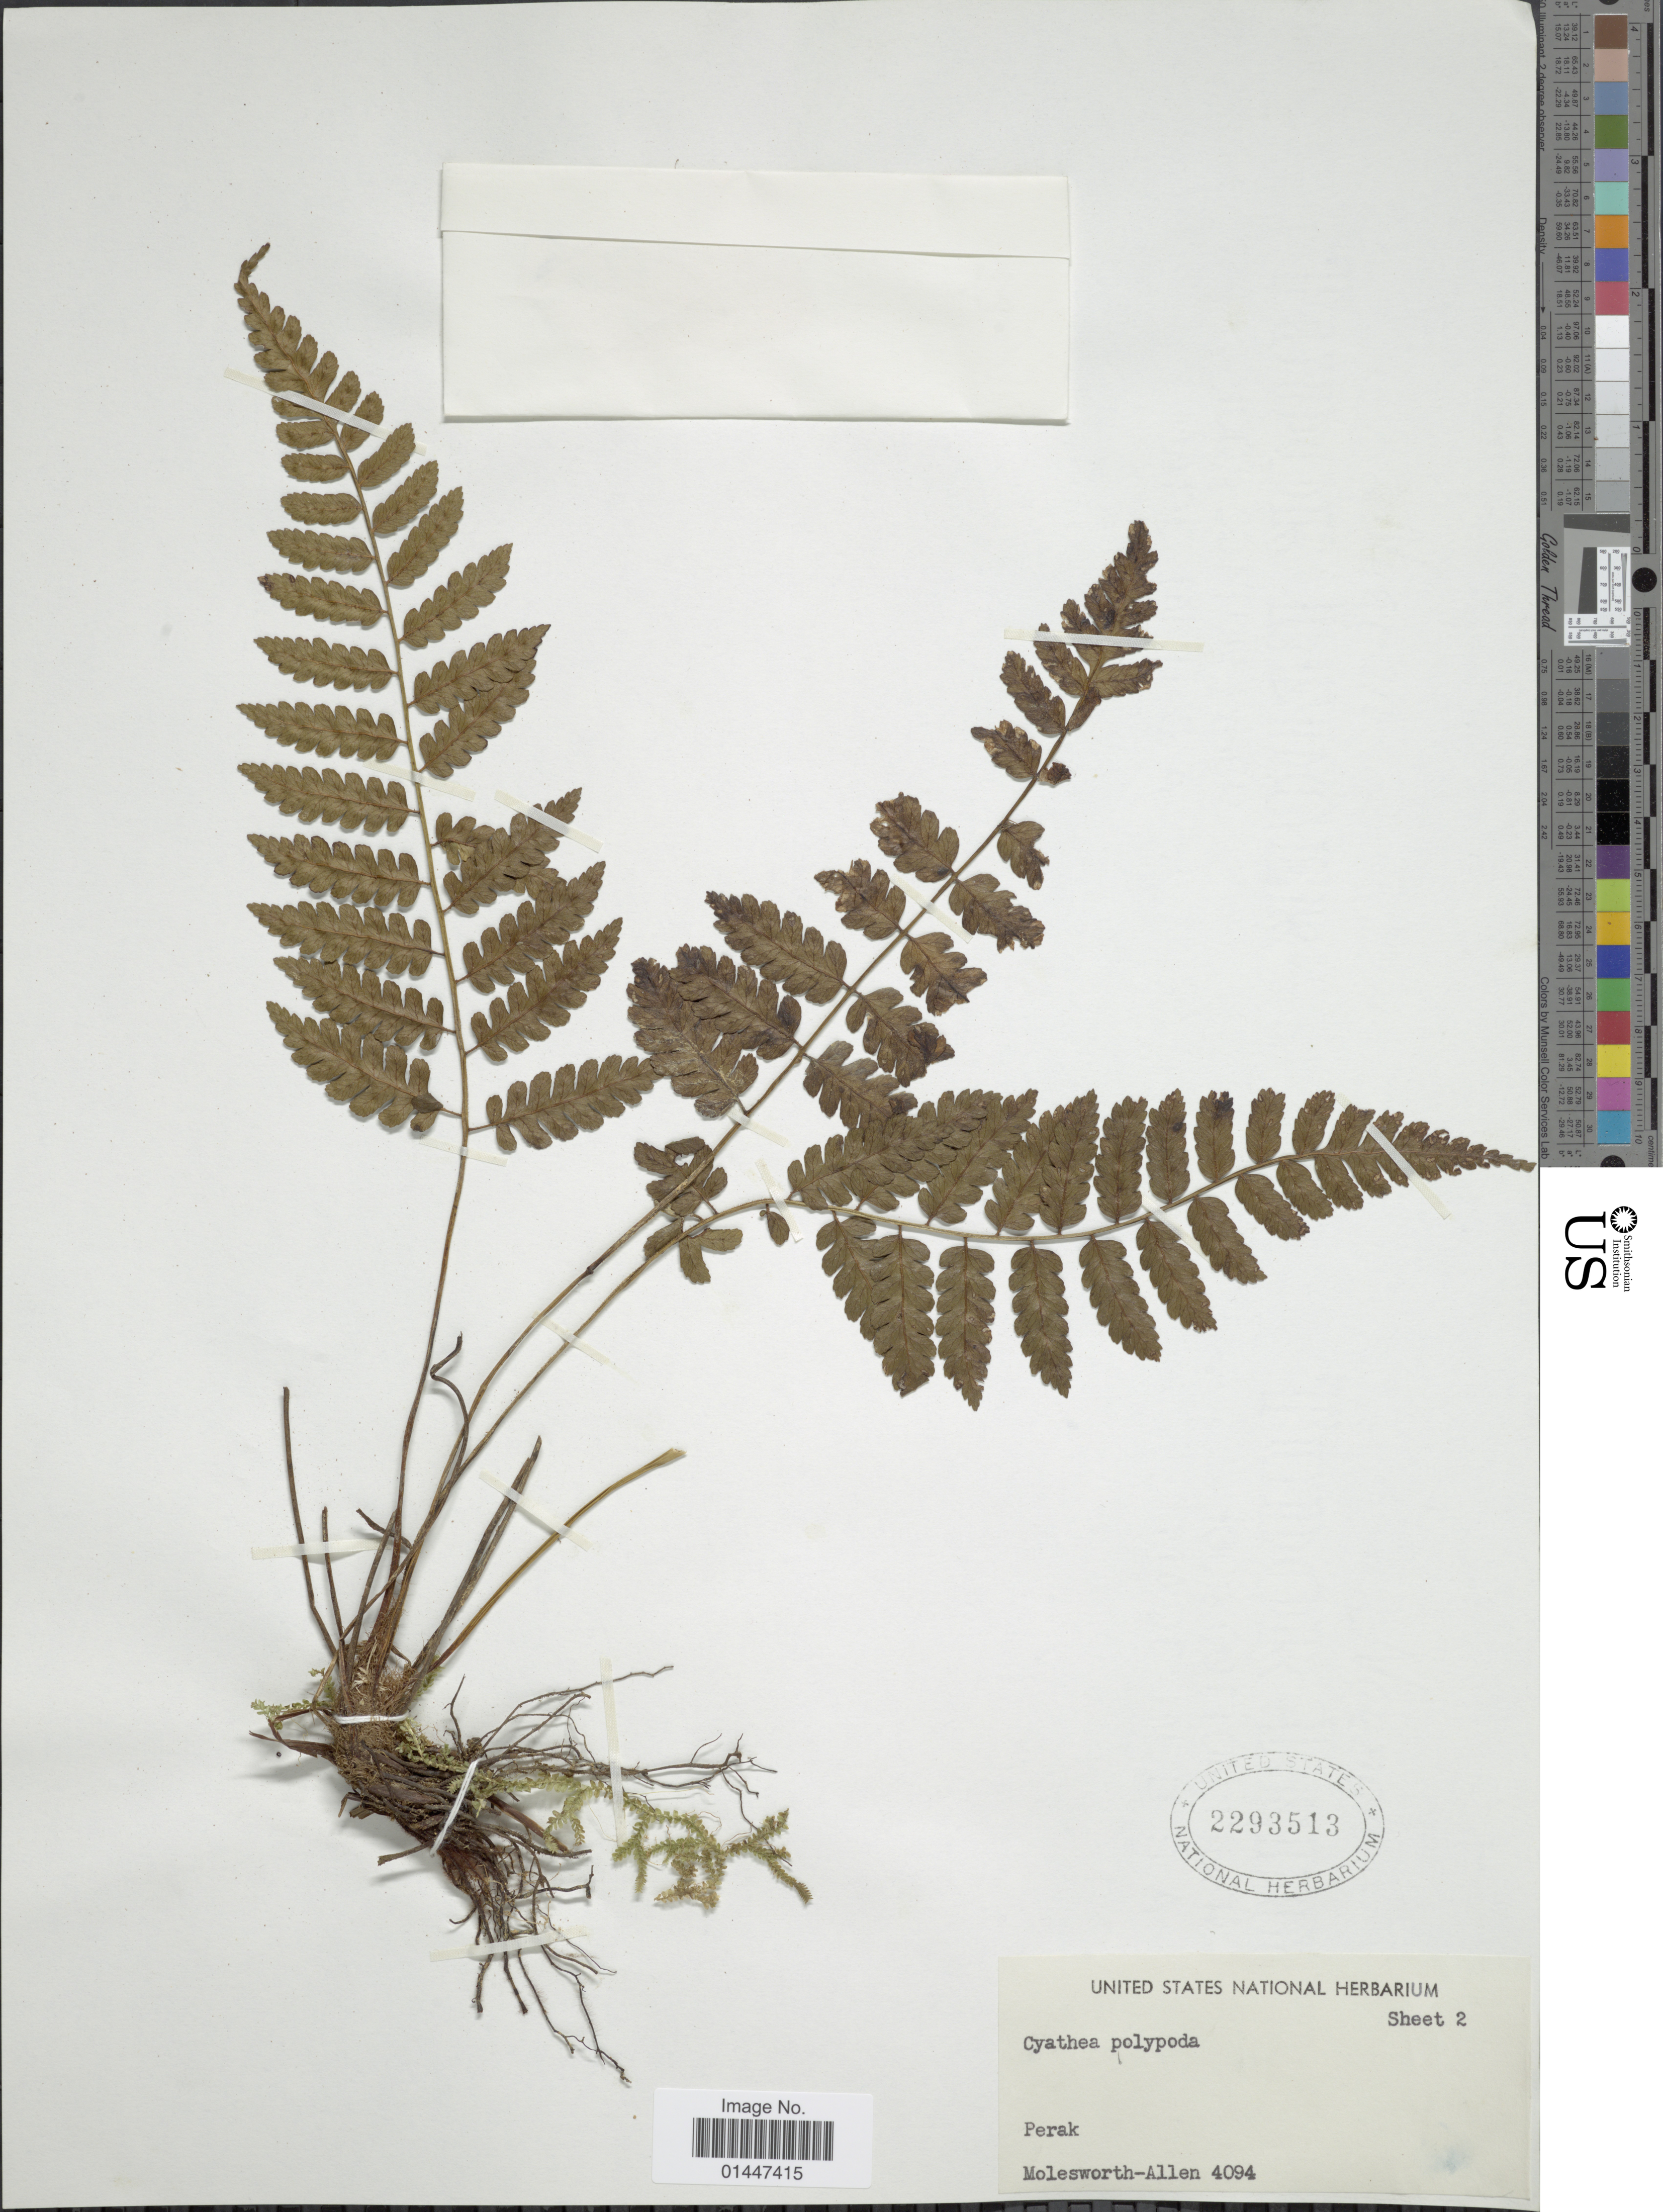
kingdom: Plantae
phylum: Tracheophyta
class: Polypodiopsida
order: Cyatheales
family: Cyatheaceae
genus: Sphaeropteris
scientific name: Sphaeropteris polypoda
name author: (Baker) R.M. Tryon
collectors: B. E. G. Molesworth-Allen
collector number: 4094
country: Malaysia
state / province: Perak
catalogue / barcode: US 2293513